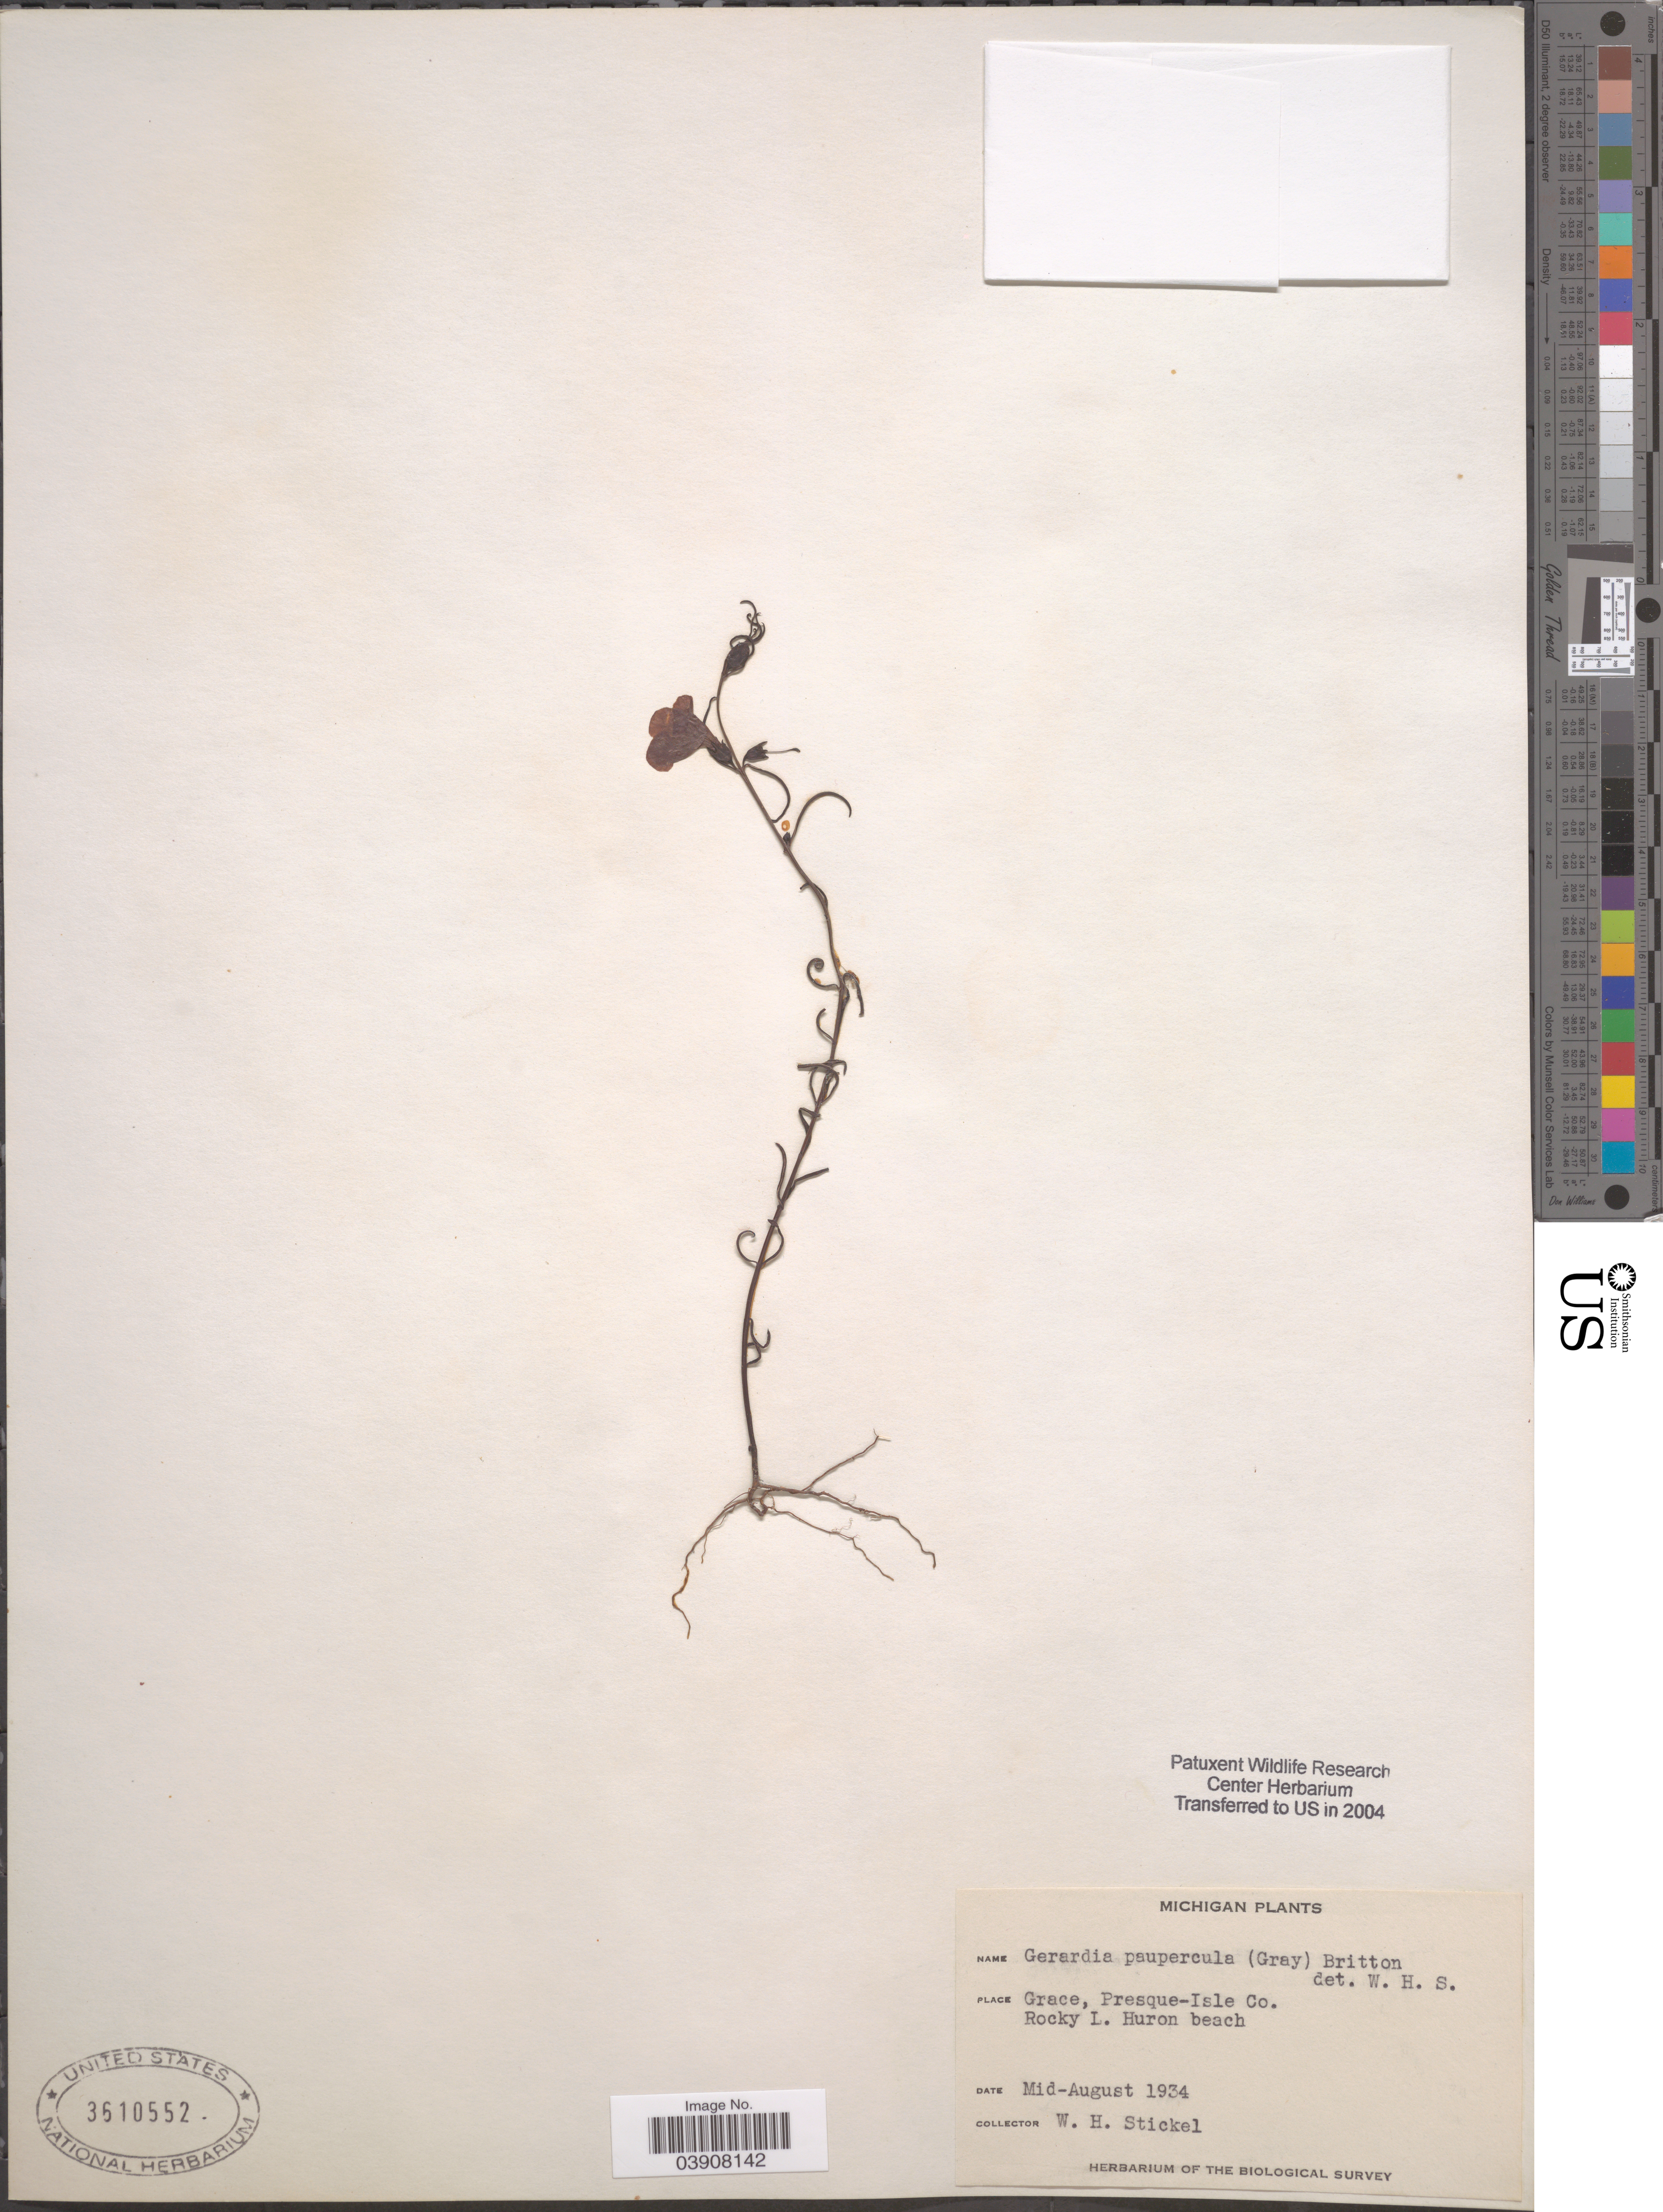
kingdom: Plantae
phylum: Tracheophyta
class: Magnoliopsida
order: Lamiales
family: Orobanchaceae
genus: Agalinis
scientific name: Agalinis paupercula var. borealis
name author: Pennell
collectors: W. Stickel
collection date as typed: Mid-August 1934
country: United States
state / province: Michigan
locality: Grace, Presque-Isle Co. Rocky L. Huron beach.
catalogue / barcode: US 3610552